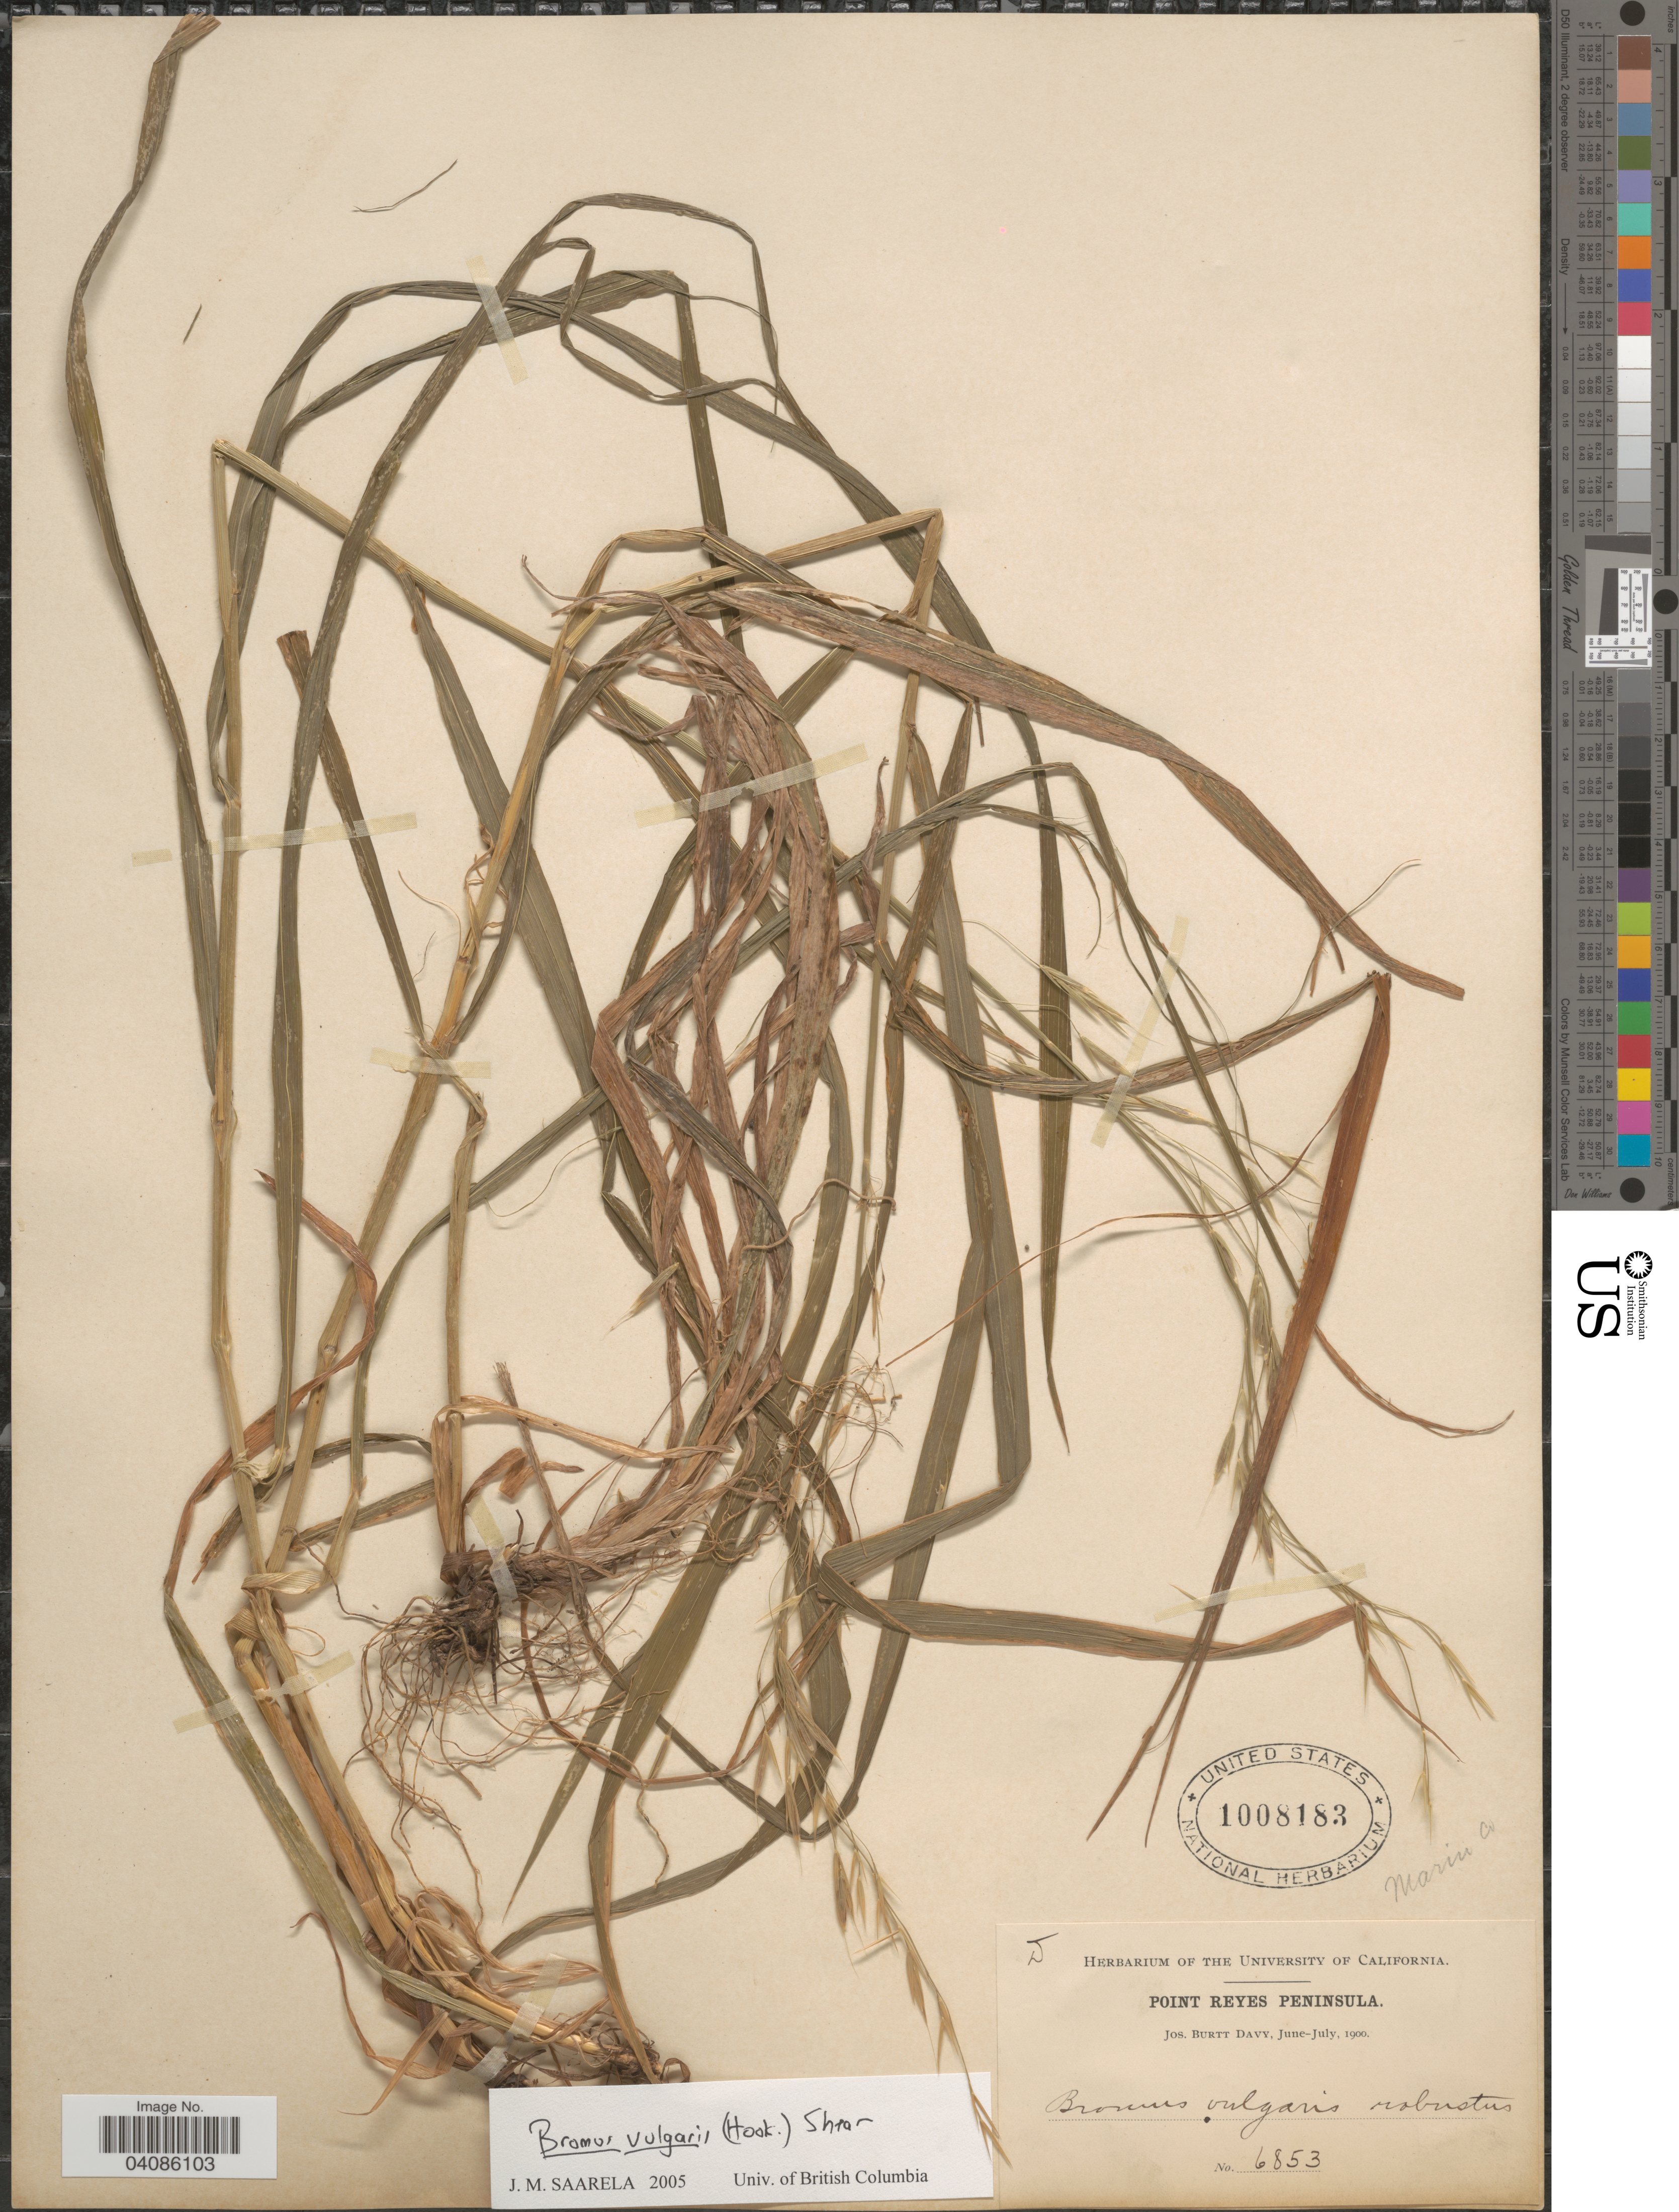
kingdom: Plantae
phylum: Tracheophyta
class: Liliopsida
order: Poales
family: Poaceae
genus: Bromus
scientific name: Bromus vulgaris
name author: (Hook.) Shear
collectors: J. Burtt Davy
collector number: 6853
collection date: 1900-06/1900-07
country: United States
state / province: California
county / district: Marin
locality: Point Reyes Peninsula. Marin Co.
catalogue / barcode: US 1008183